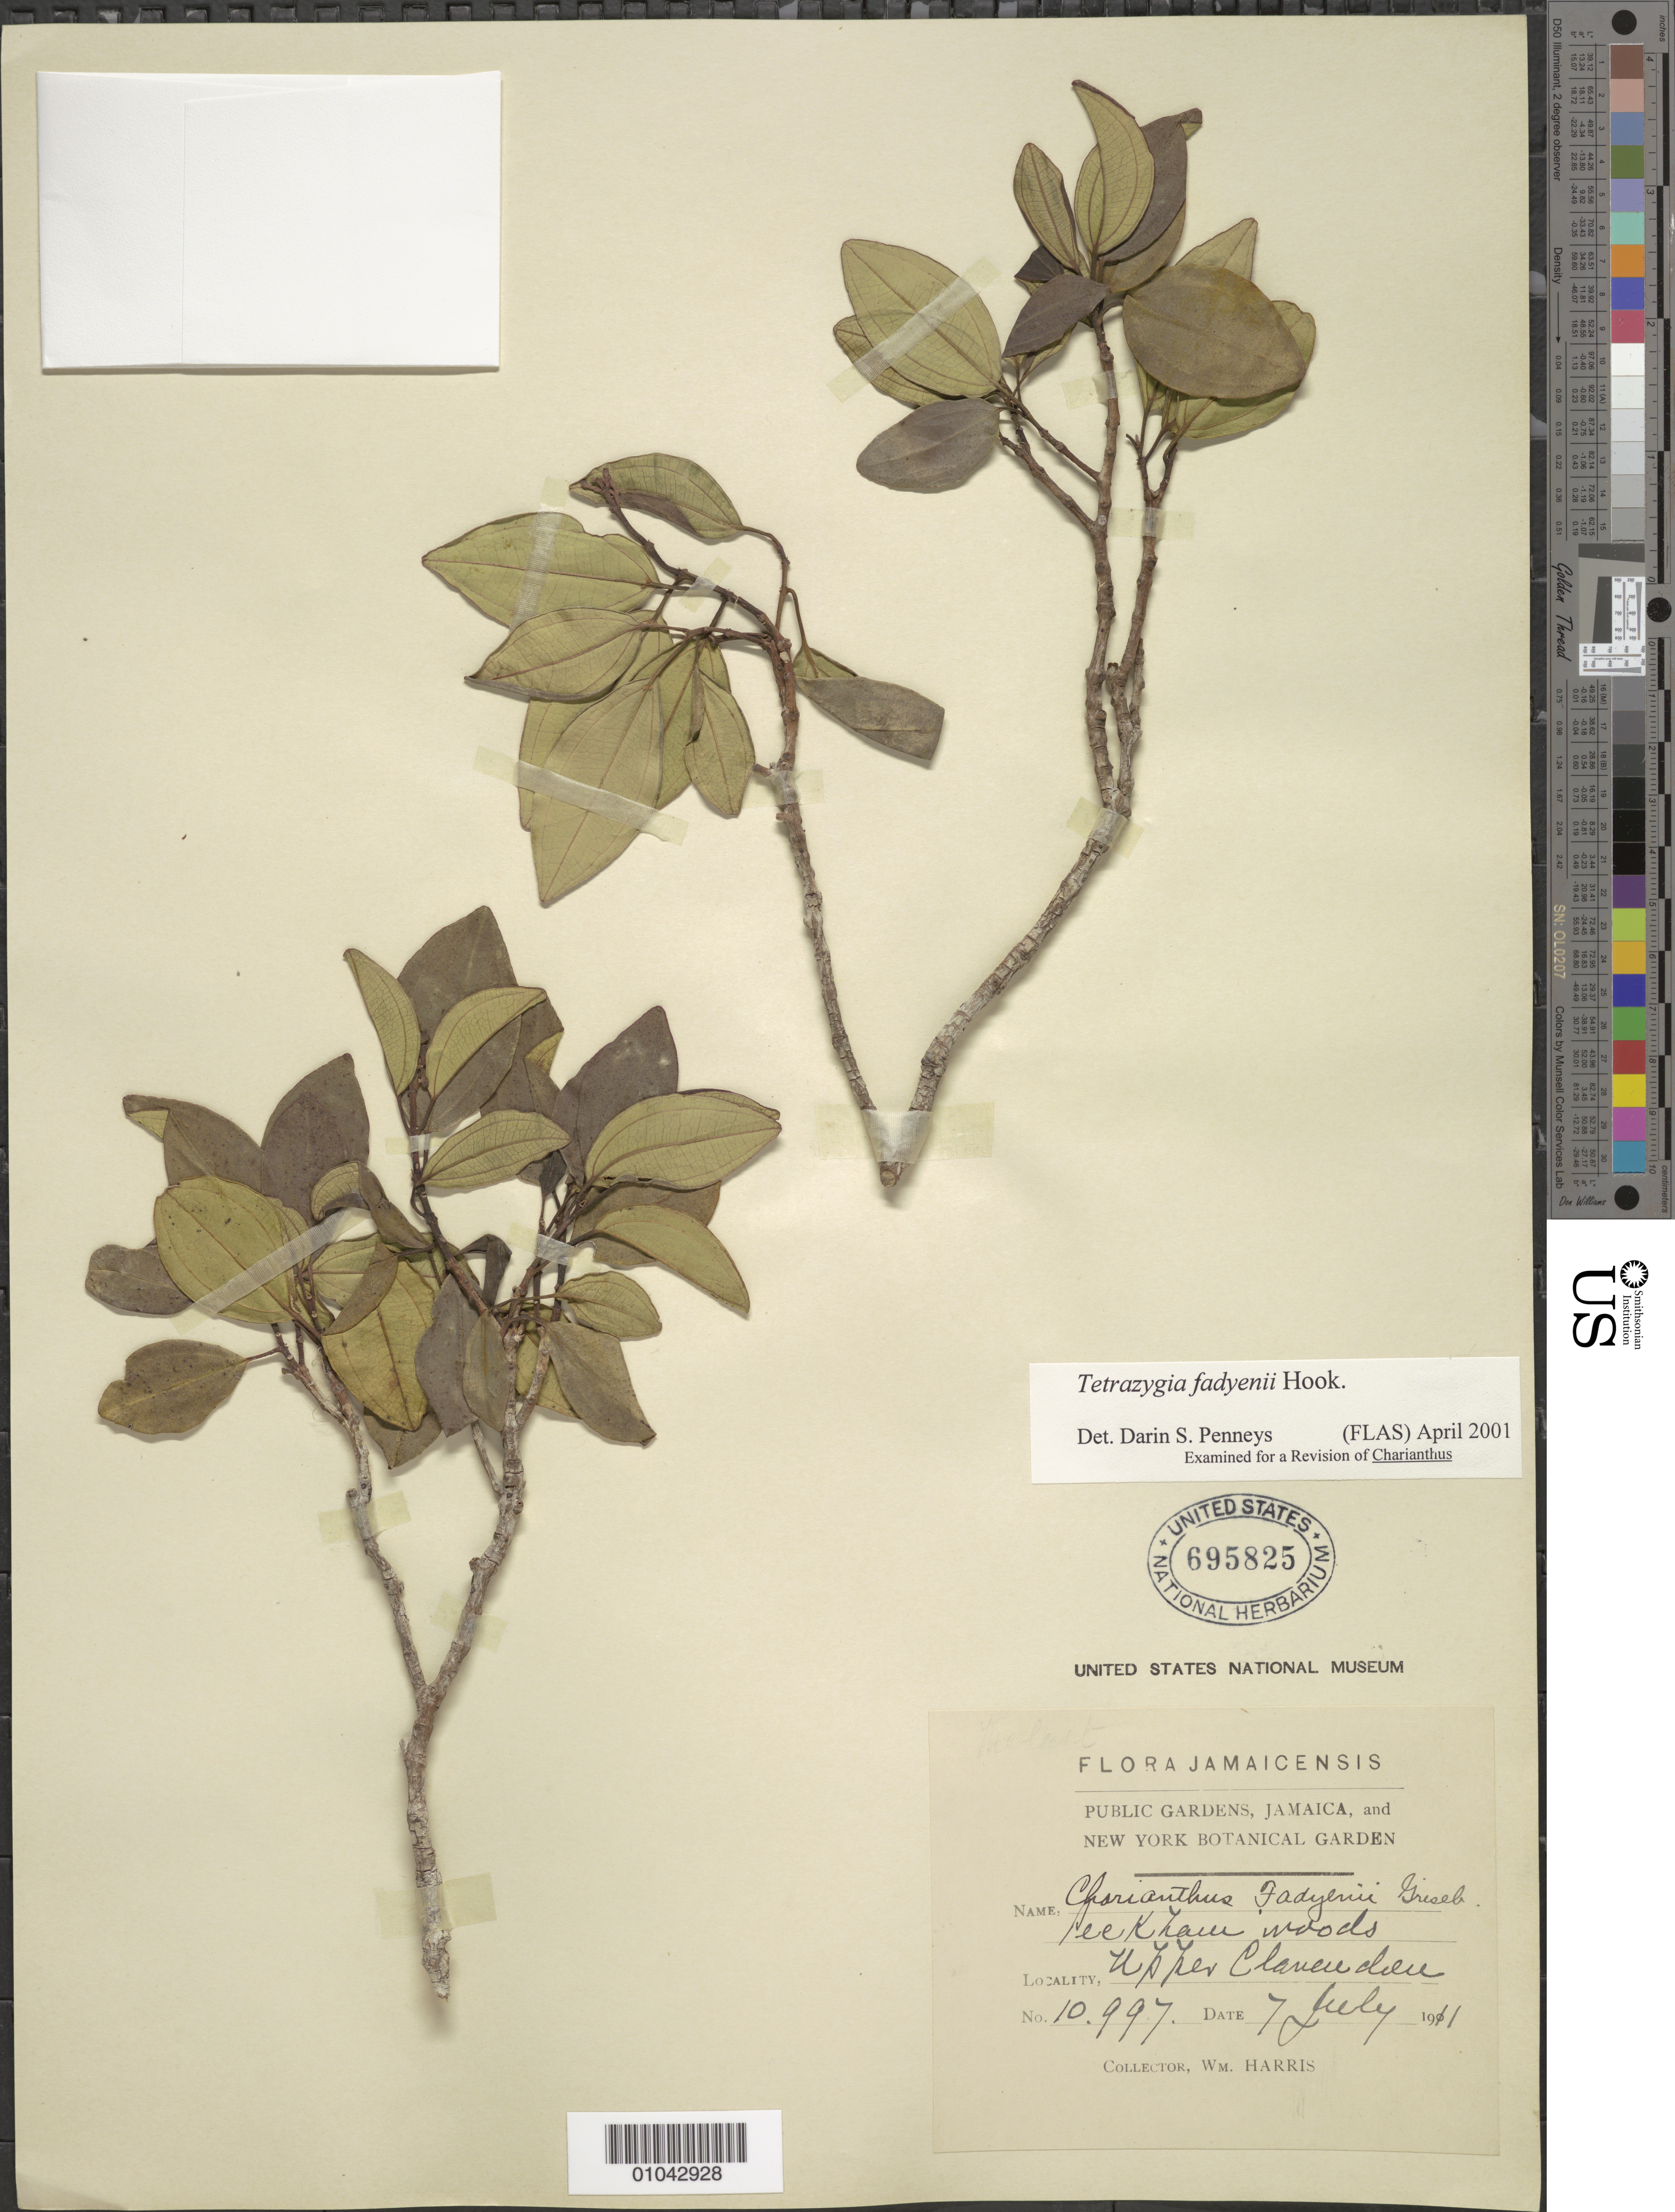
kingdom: Plantae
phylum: Tracheophyta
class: Magnoliopsida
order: Myrtales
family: Melastomataceae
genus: Tetrazygia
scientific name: Tetrazygia fadyenii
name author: Hook.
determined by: Penneys, D. S.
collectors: W. Harris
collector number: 10997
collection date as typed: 07 Jul 1911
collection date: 1911-07-07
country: Jamaica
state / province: Clarendon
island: Jamaica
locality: Peckham Woods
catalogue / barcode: US 695825